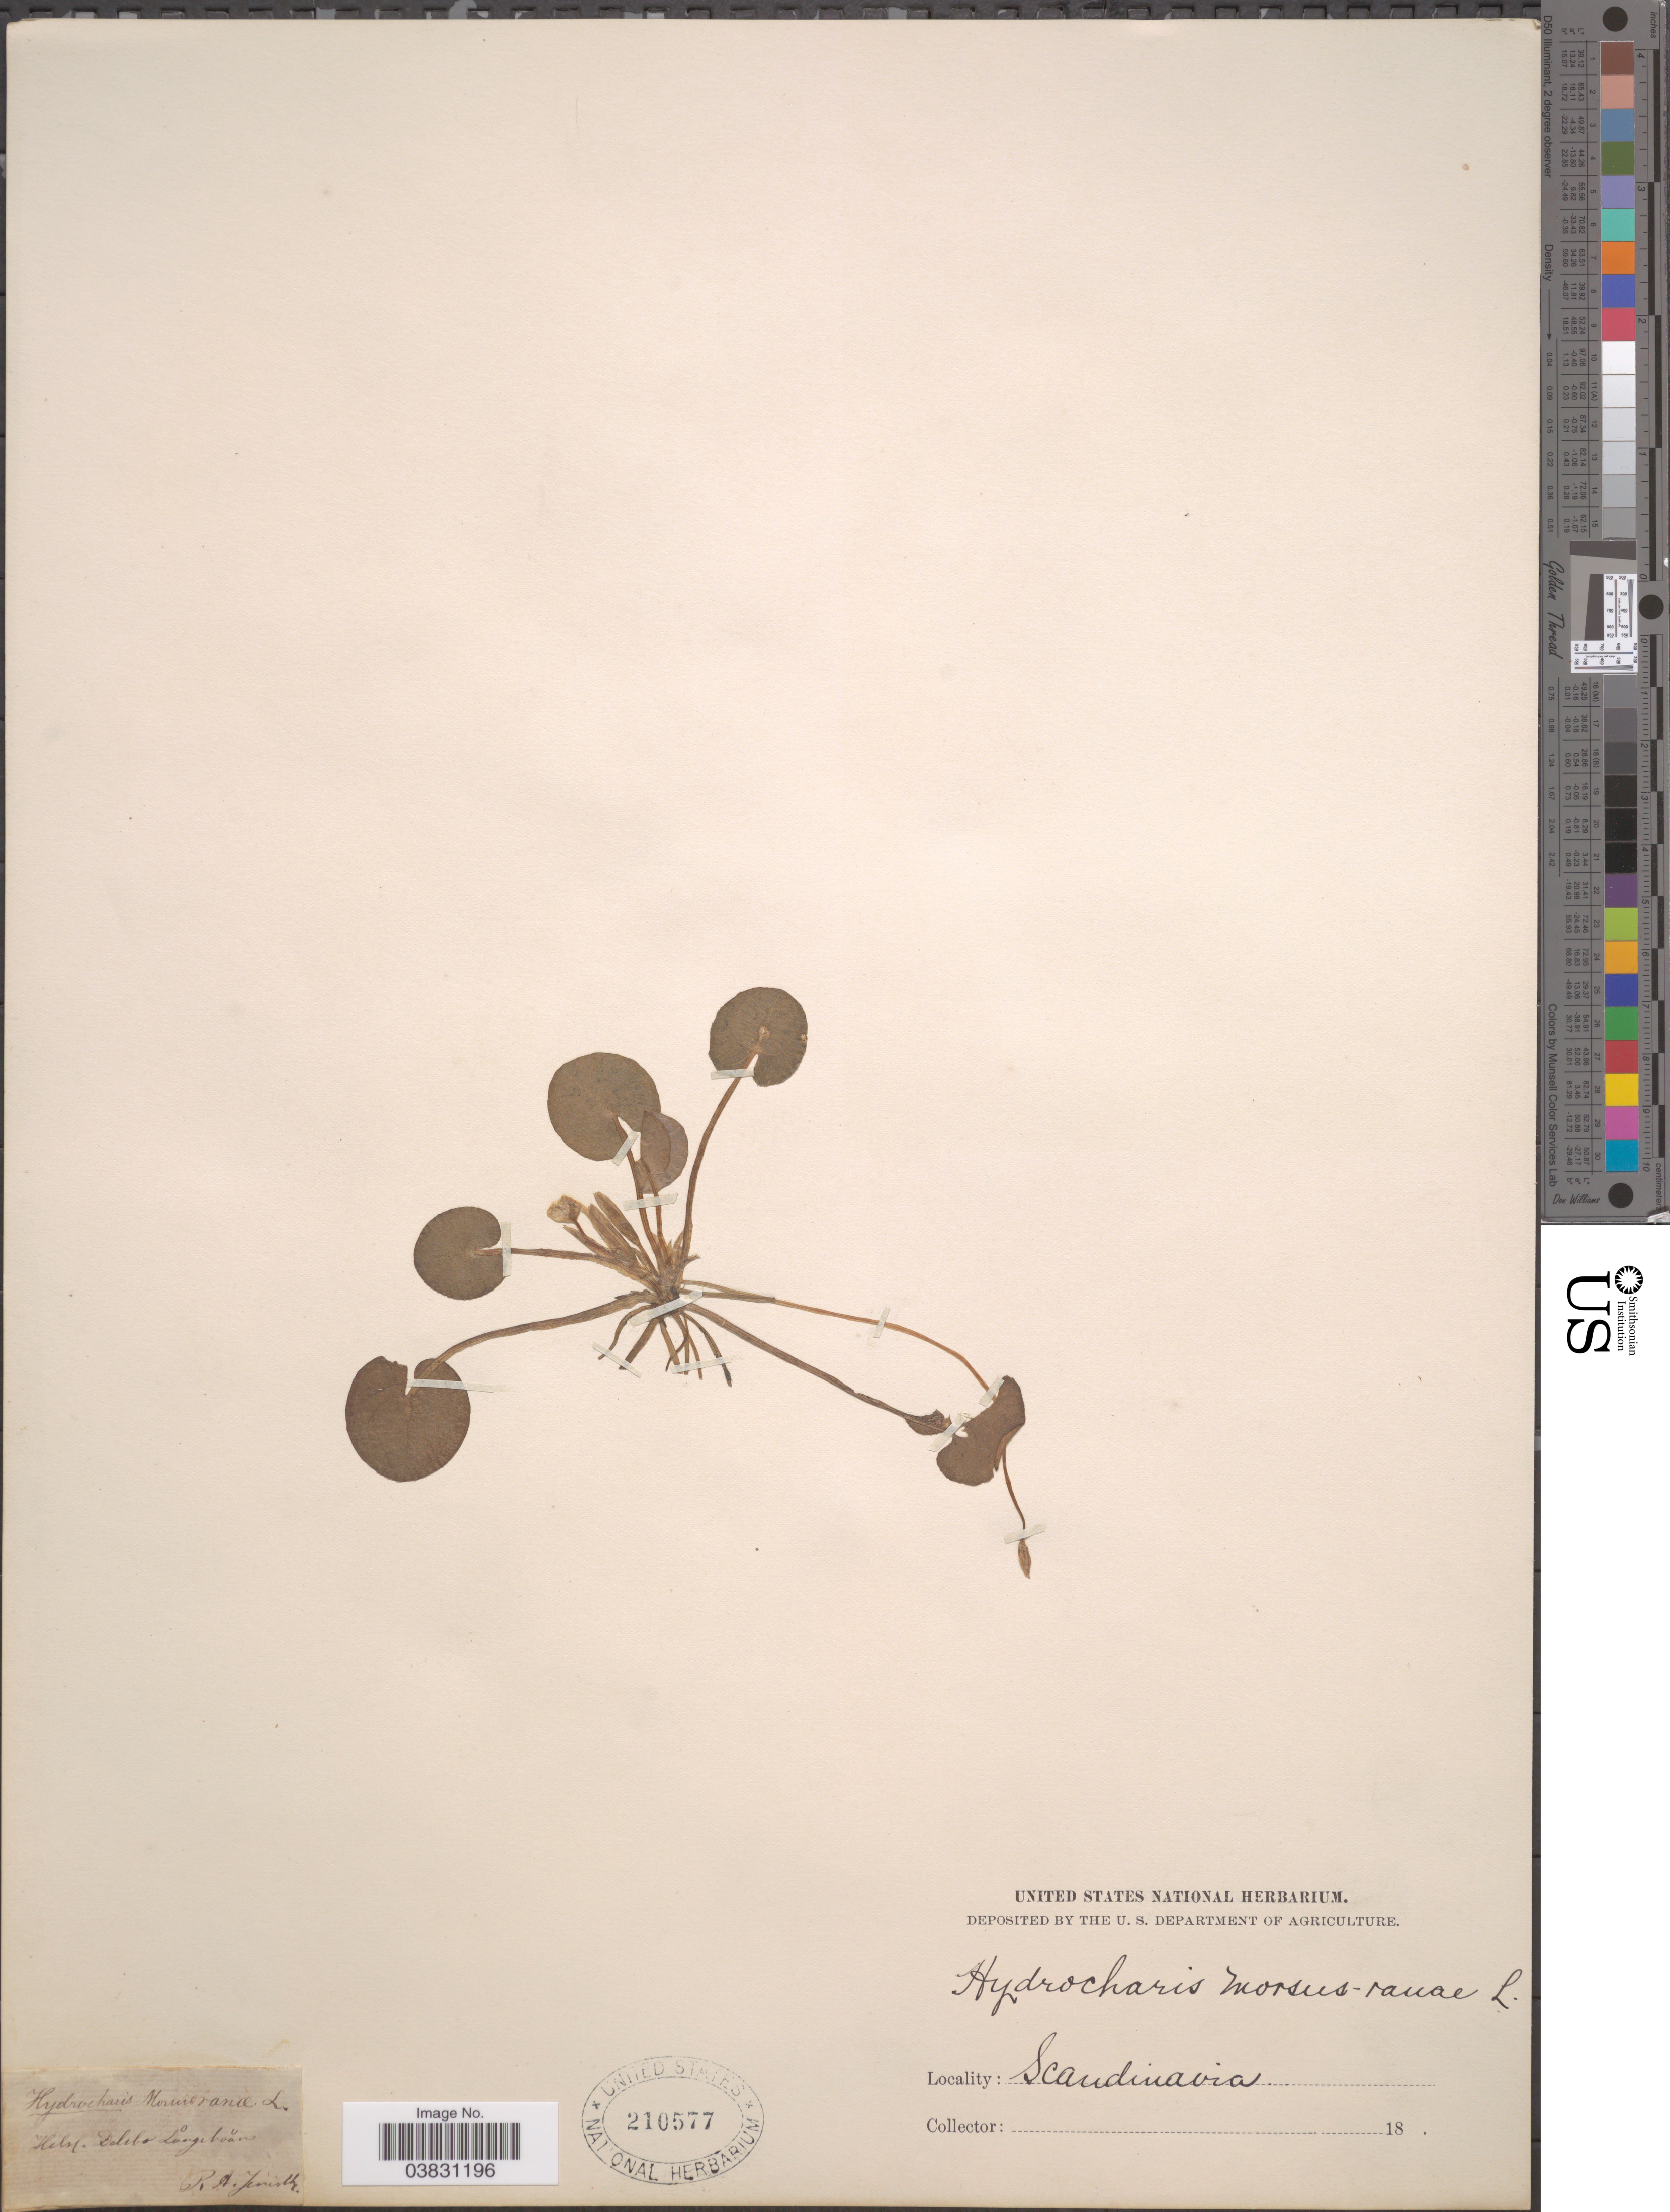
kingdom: Plantae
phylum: Tracheophyta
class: Liliopsida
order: Alismatales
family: Hydrocharitaceae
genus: Hydrocharis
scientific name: Hydrocharis morsus-ranae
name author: L.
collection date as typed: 18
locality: Scandinavia.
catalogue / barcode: US 210577